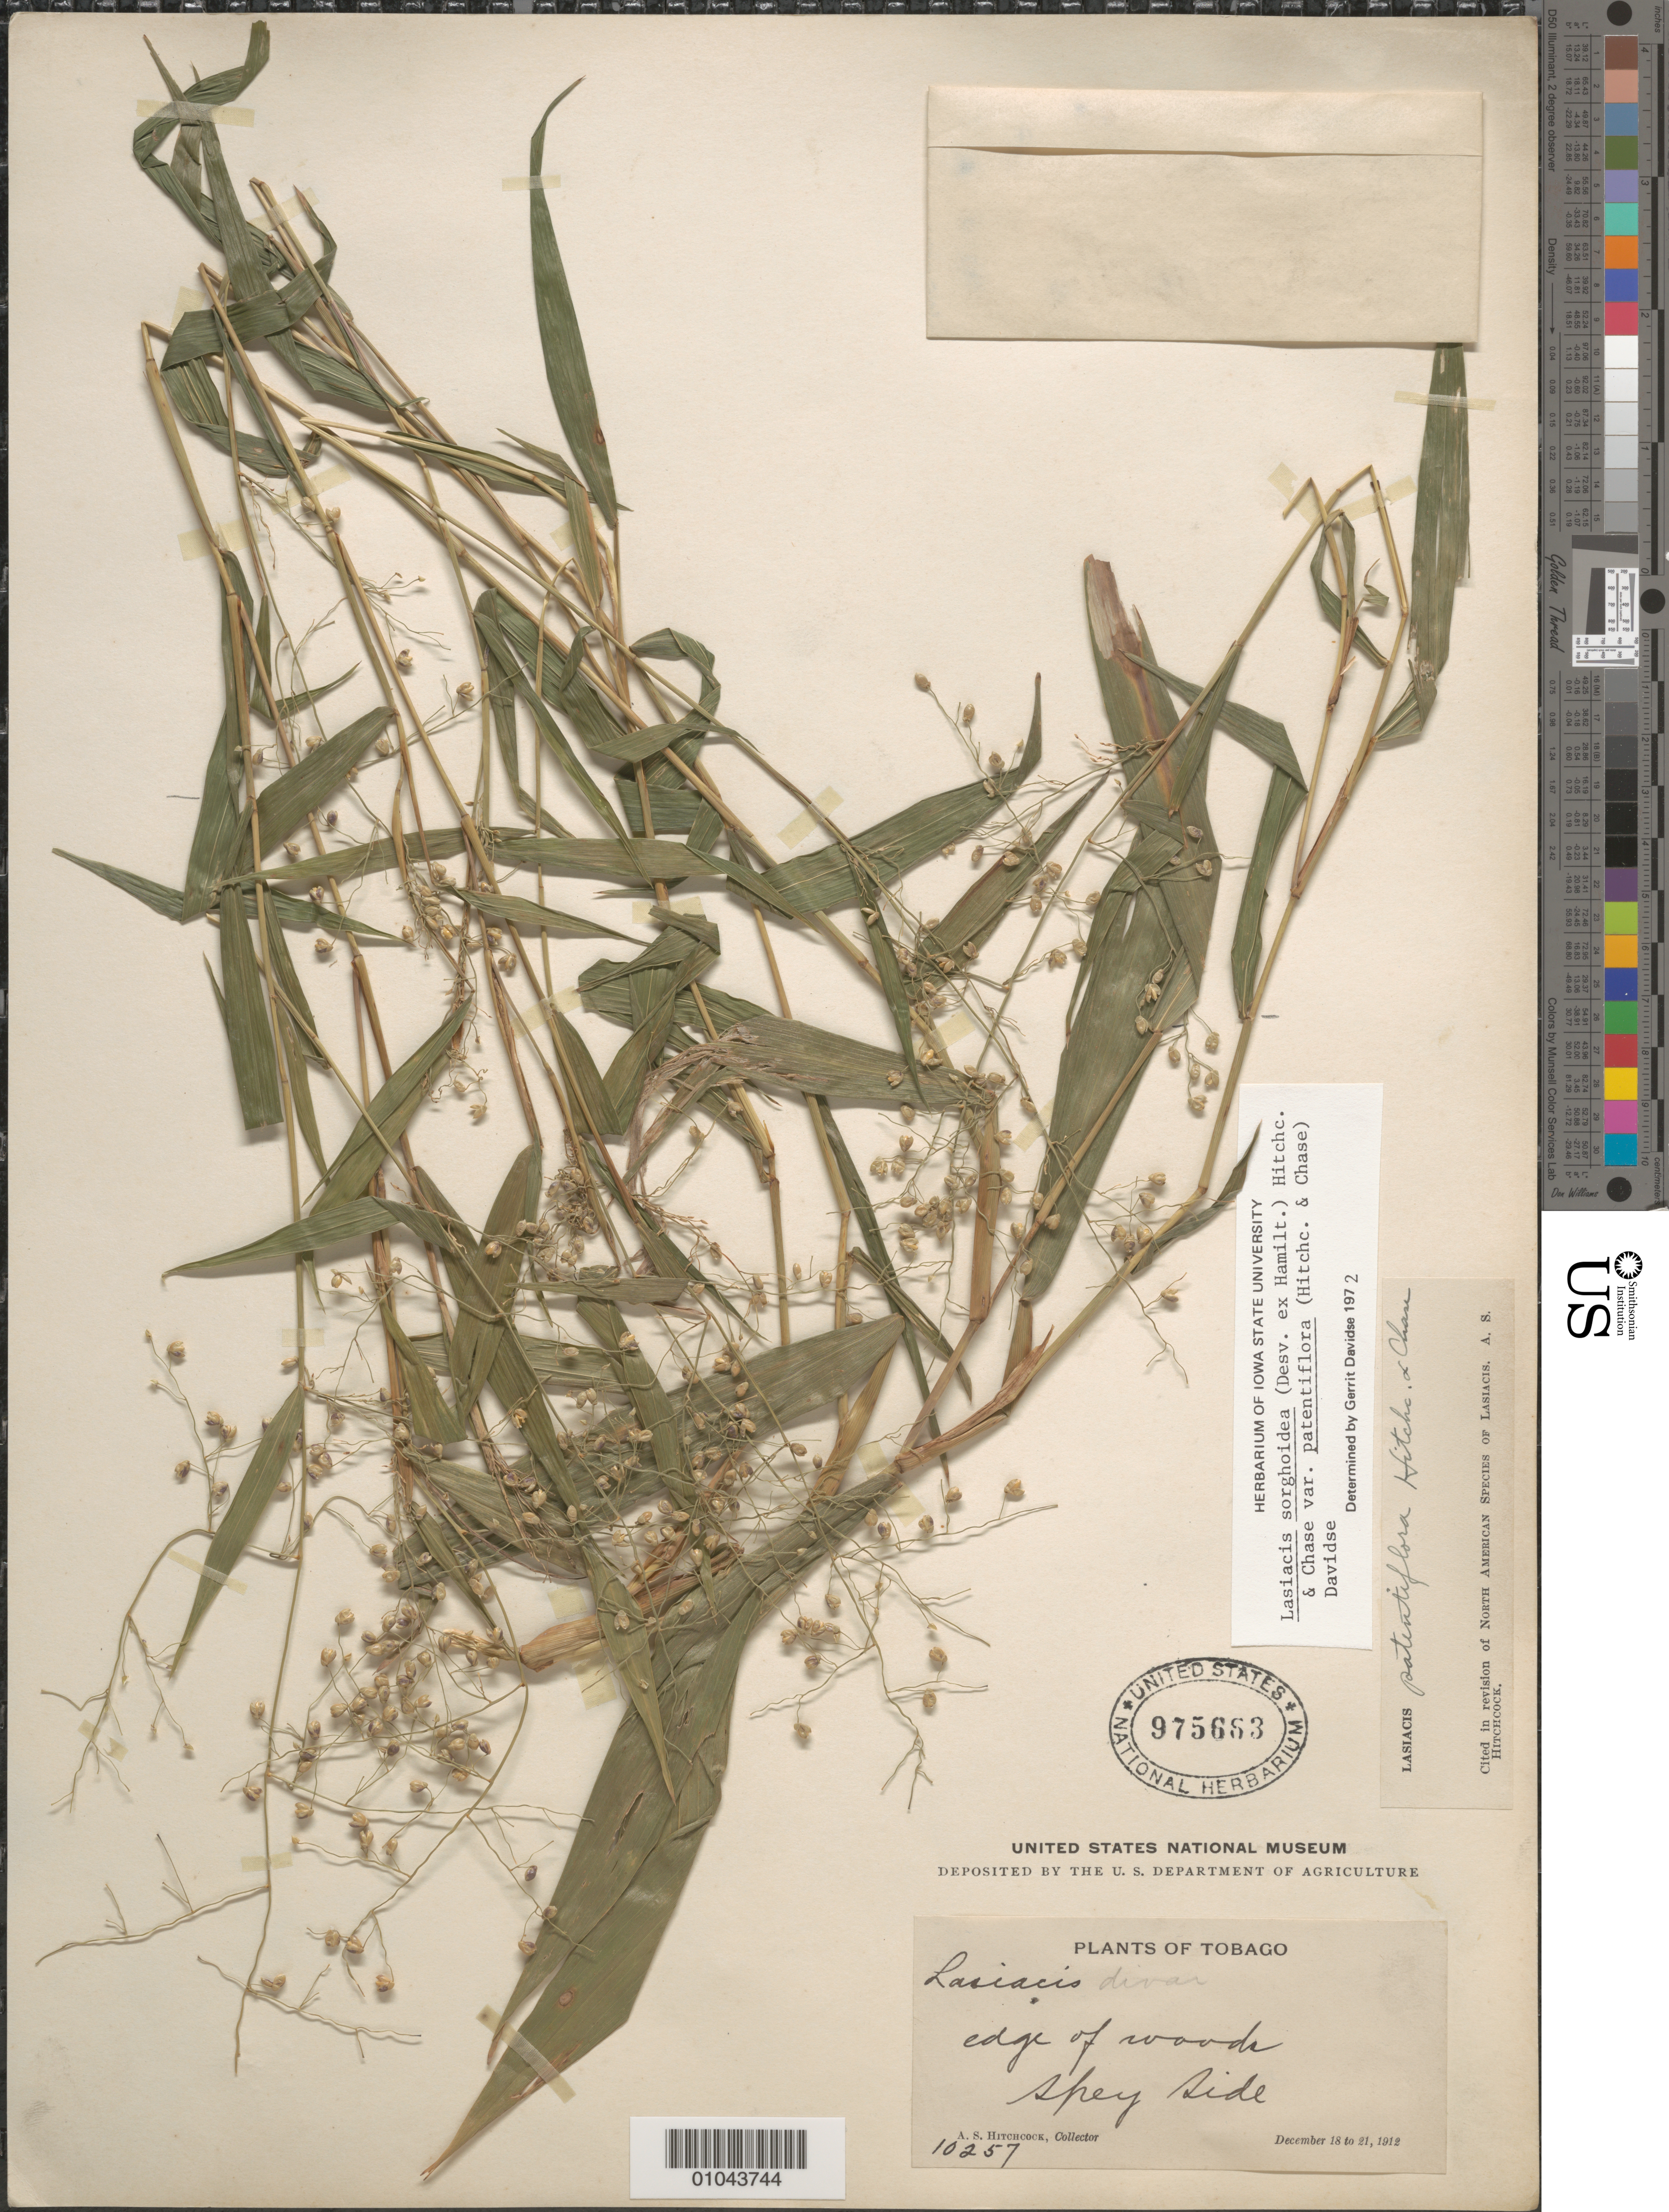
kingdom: Plantae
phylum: Tracheophyta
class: Liliopsida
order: Poales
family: Poaceae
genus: Lasiacis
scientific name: Lasiacis sorghoidea var. patentiflora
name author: (Hitchc. & Chase) Davidse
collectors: A. S. Hitchcock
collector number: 10257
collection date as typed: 18 Dec 1912 to 21 Dec 1912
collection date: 1912-12-18/1912-12-21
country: Trinidad and Tobago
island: Tobago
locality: Edge of woods, Speyside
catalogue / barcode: US 975663